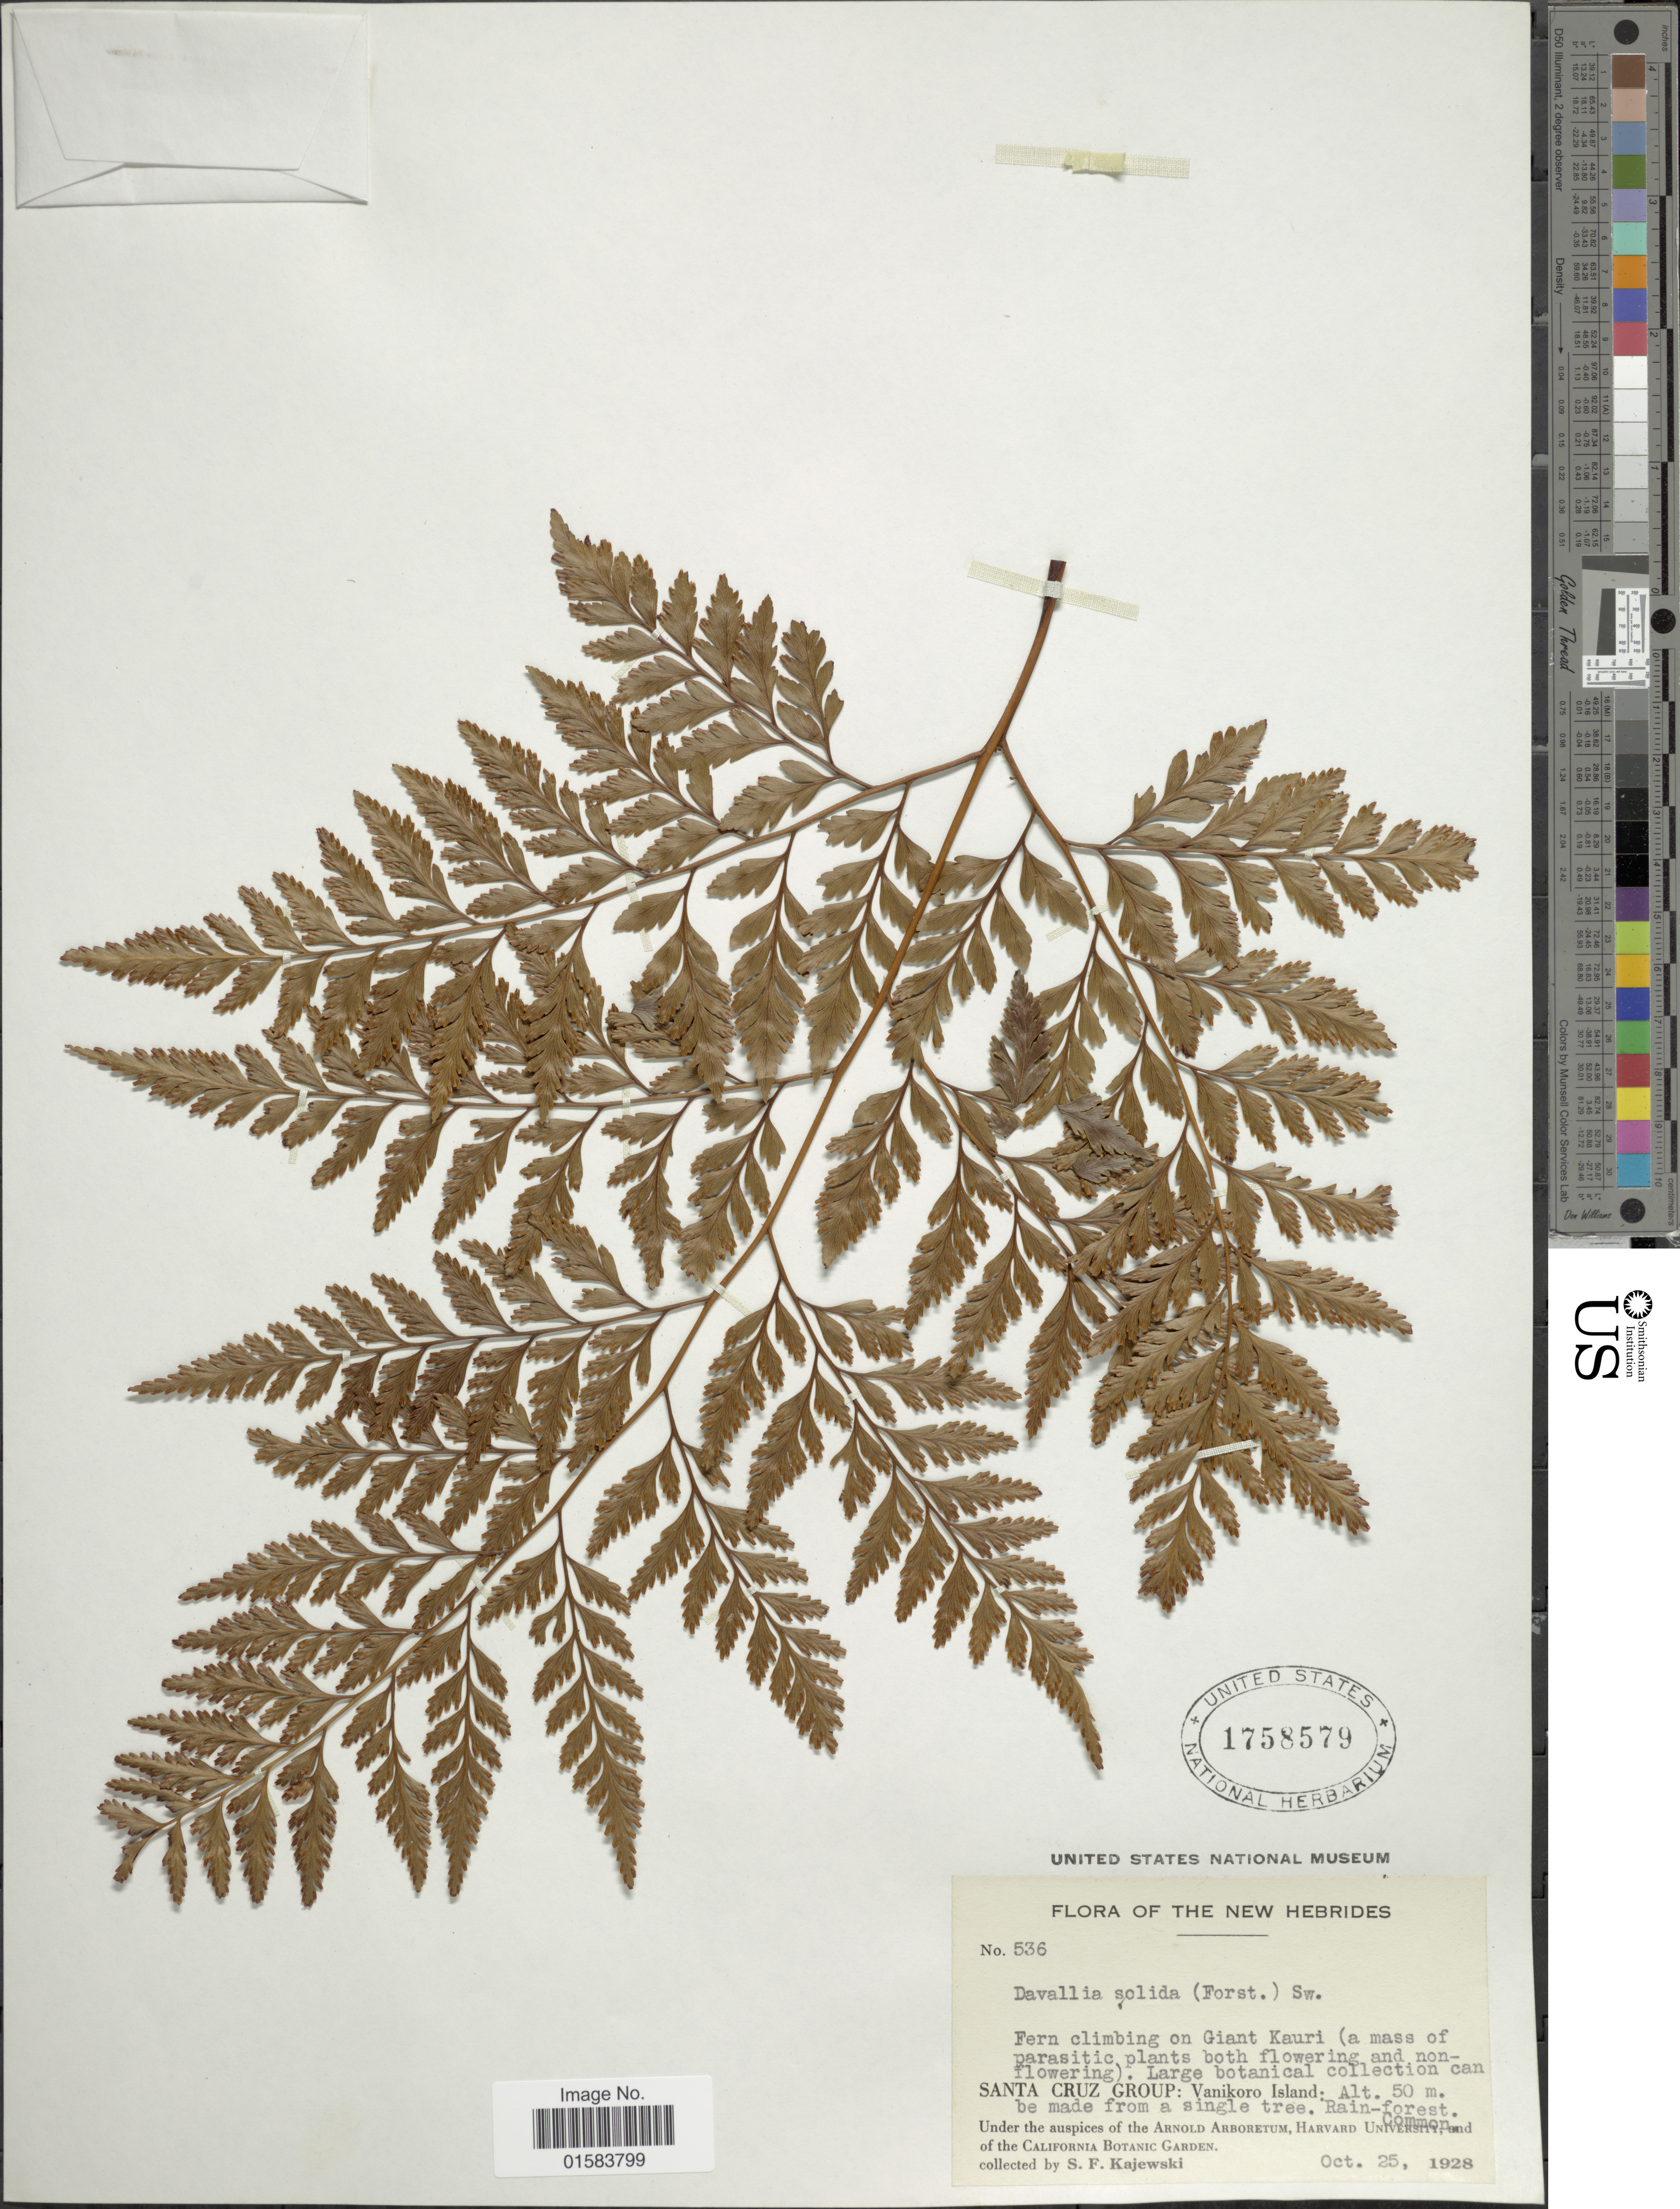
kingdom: Plantae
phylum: Tracheophyta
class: Polypodiopsida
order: Polypodiales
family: Davalliaceae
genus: Davallia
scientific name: Davallia solida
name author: (G. Forst.) Sw.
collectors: S. Kajewski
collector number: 536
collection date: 1928-10-25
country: Vanuatu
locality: The New Herbrides, Santa Cruz Group: Vanikoro Island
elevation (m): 50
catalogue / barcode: US 1758579